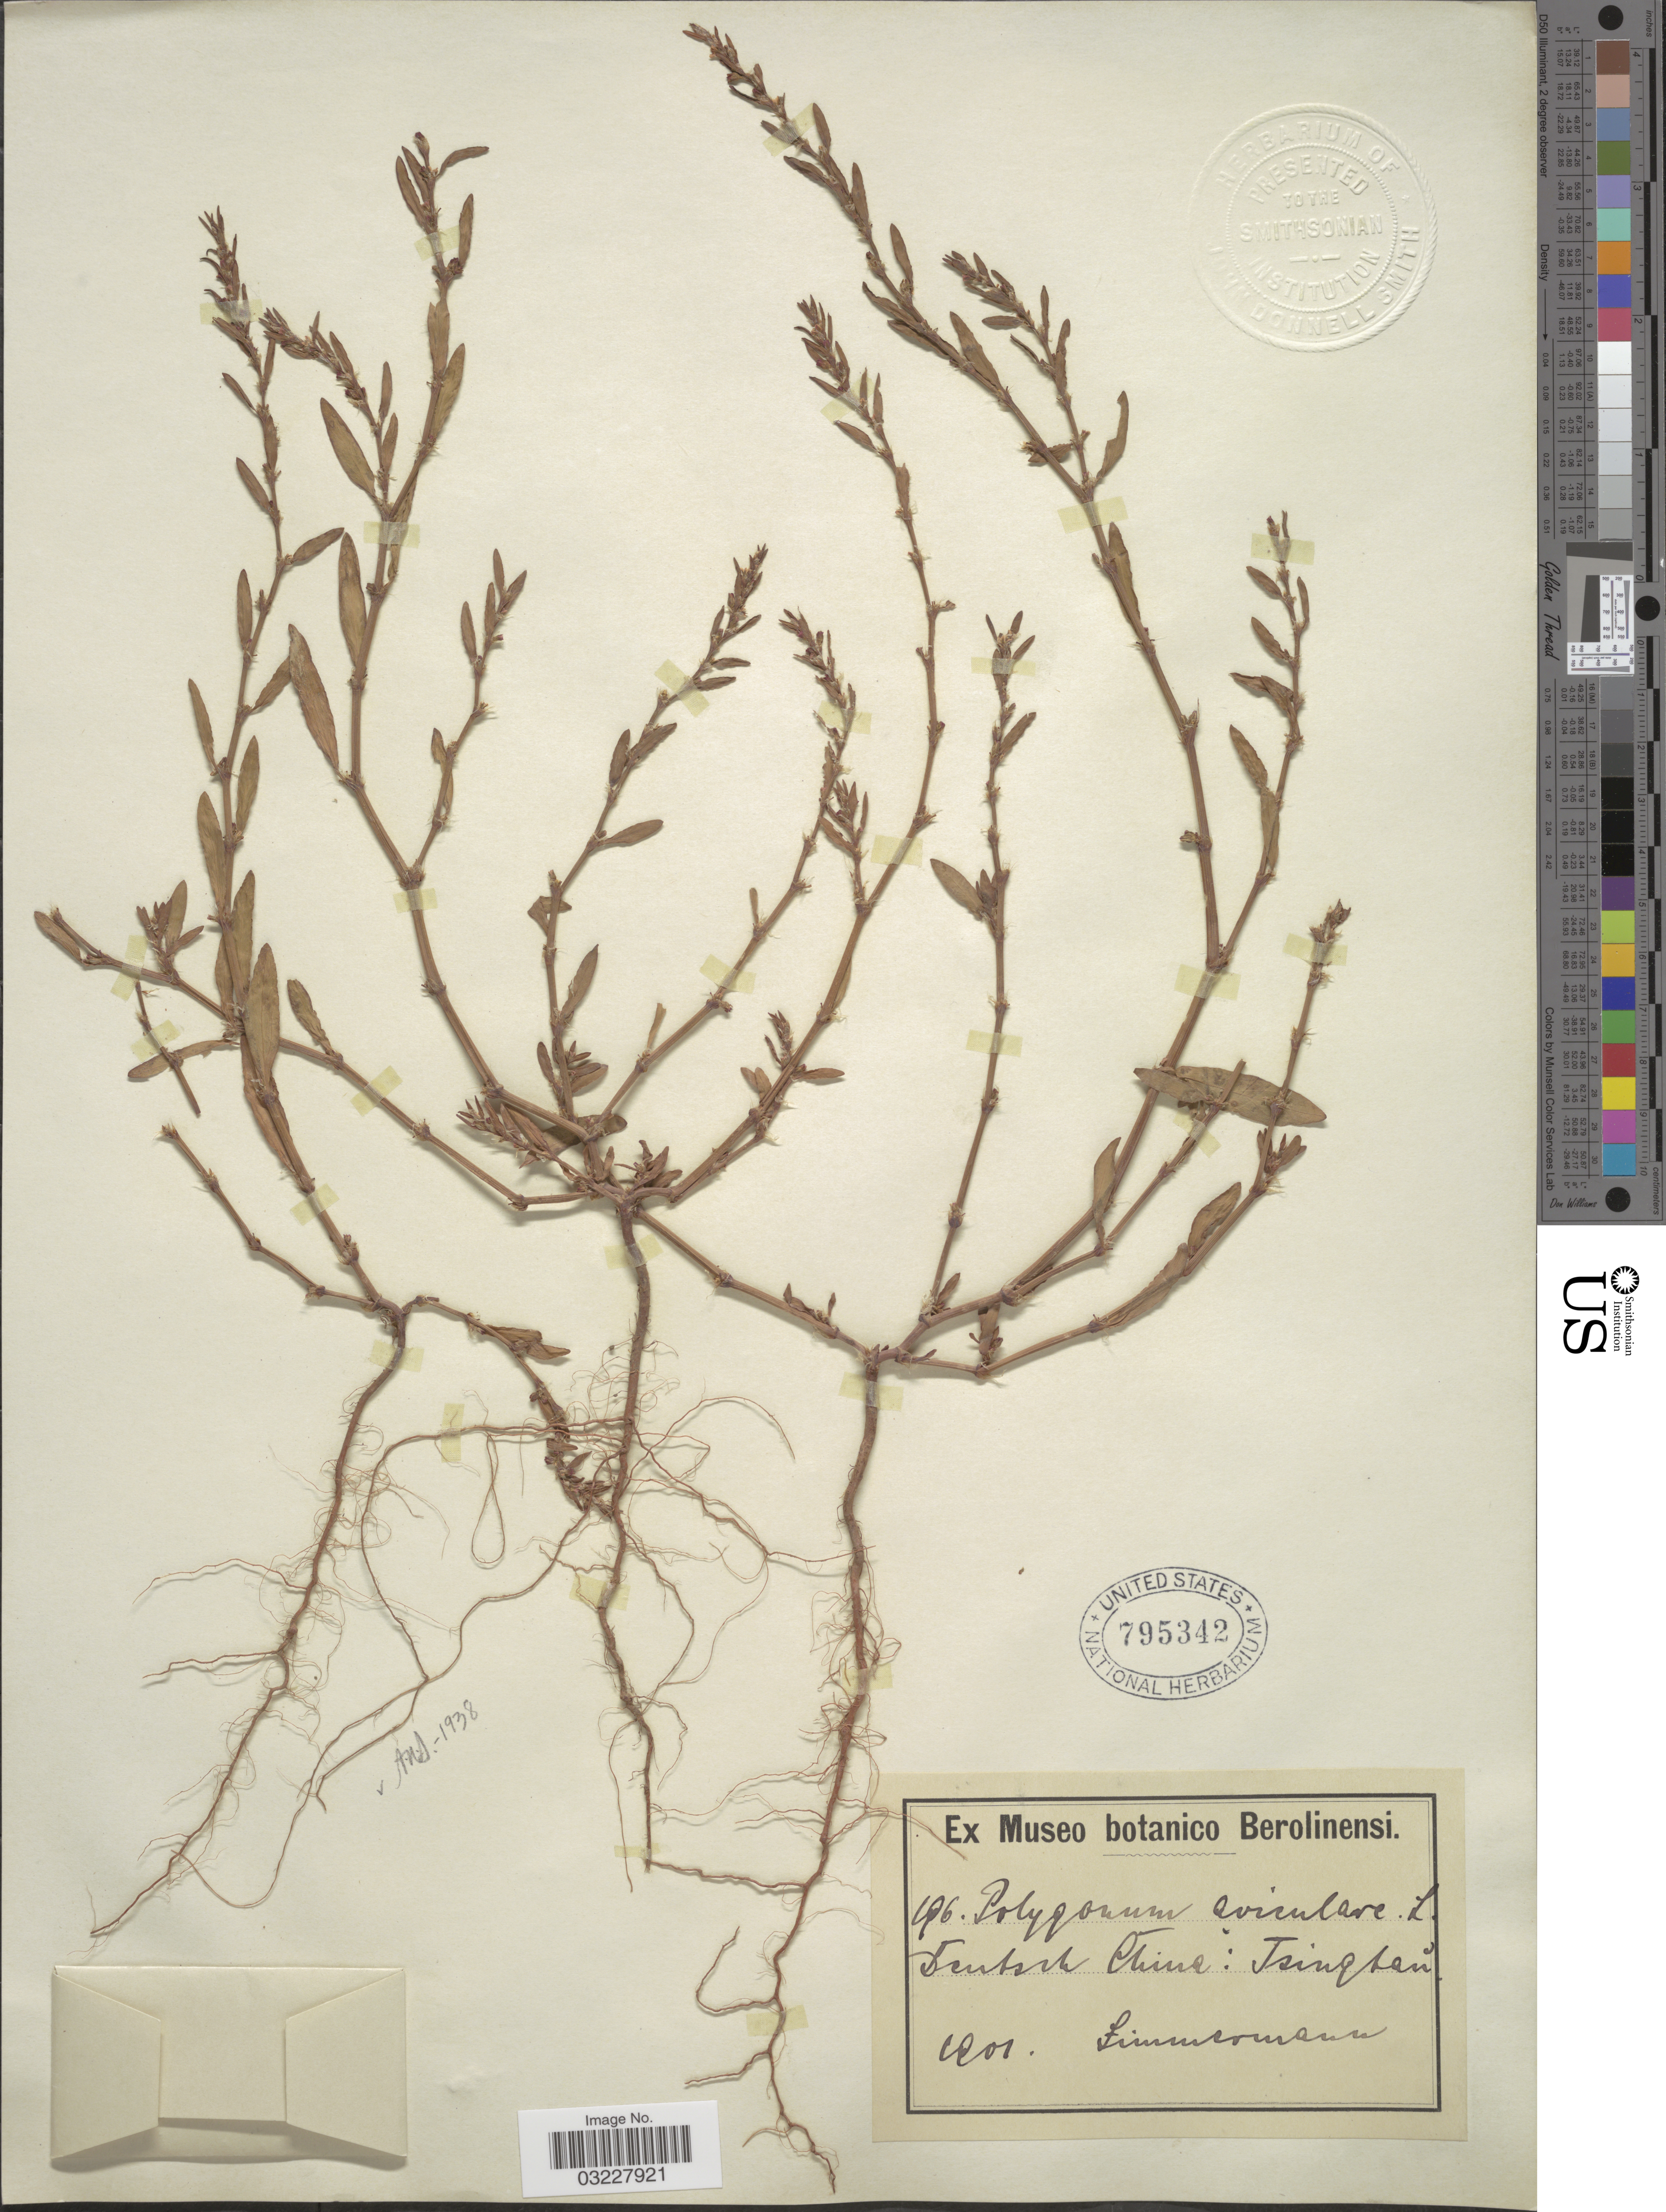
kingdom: Plantae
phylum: Tracheophyta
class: Magnoliopsida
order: Caryophyllales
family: Polygonaceae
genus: Polygonum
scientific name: Polygonum aviculare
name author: L.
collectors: -. Zimmermann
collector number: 196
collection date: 1901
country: China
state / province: Shandong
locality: Deutsch China: Tsingtáo.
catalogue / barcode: US 795342